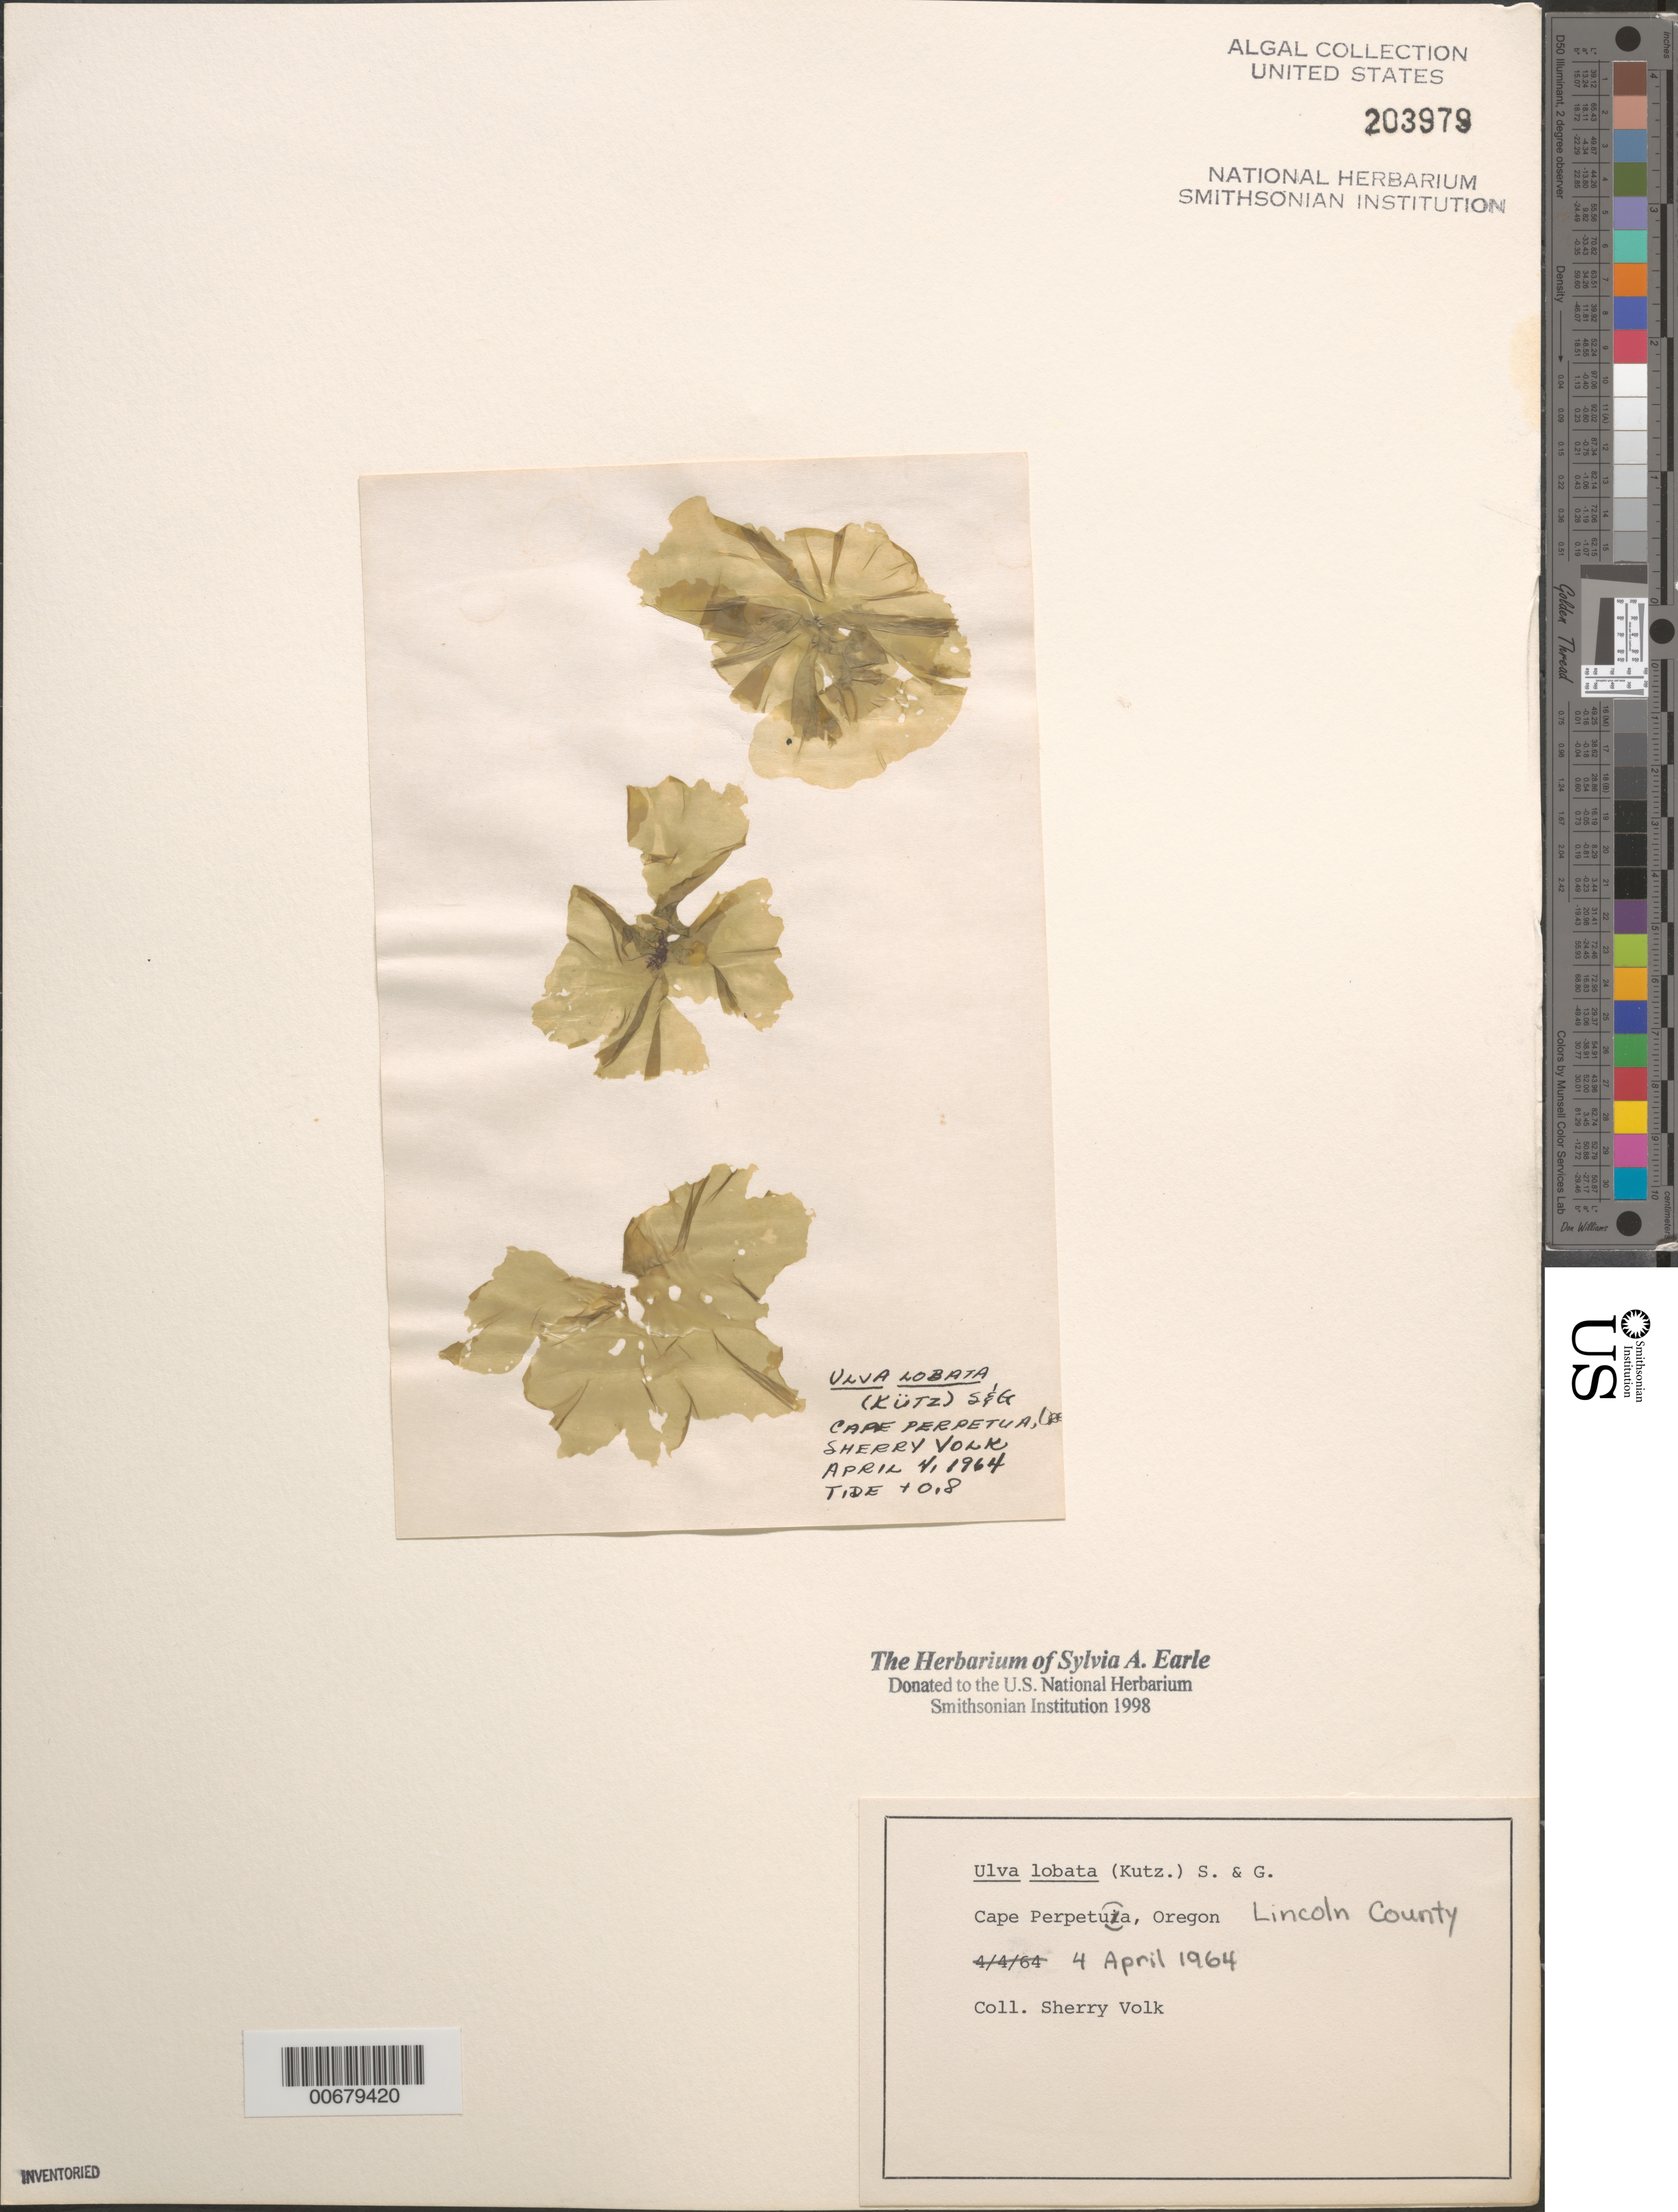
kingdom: Plantae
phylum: Chlorophyta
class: Ulvophyceae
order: Ulvales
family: Ulvaceae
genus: Ulva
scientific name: Ulva lactuca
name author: L.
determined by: Algae name updating Project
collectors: S. Volk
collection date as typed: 04 Apr 1964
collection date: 1964-04-04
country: United States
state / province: Oregon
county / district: Lincoln County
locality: Cape Perpetua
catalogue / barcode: US 203979